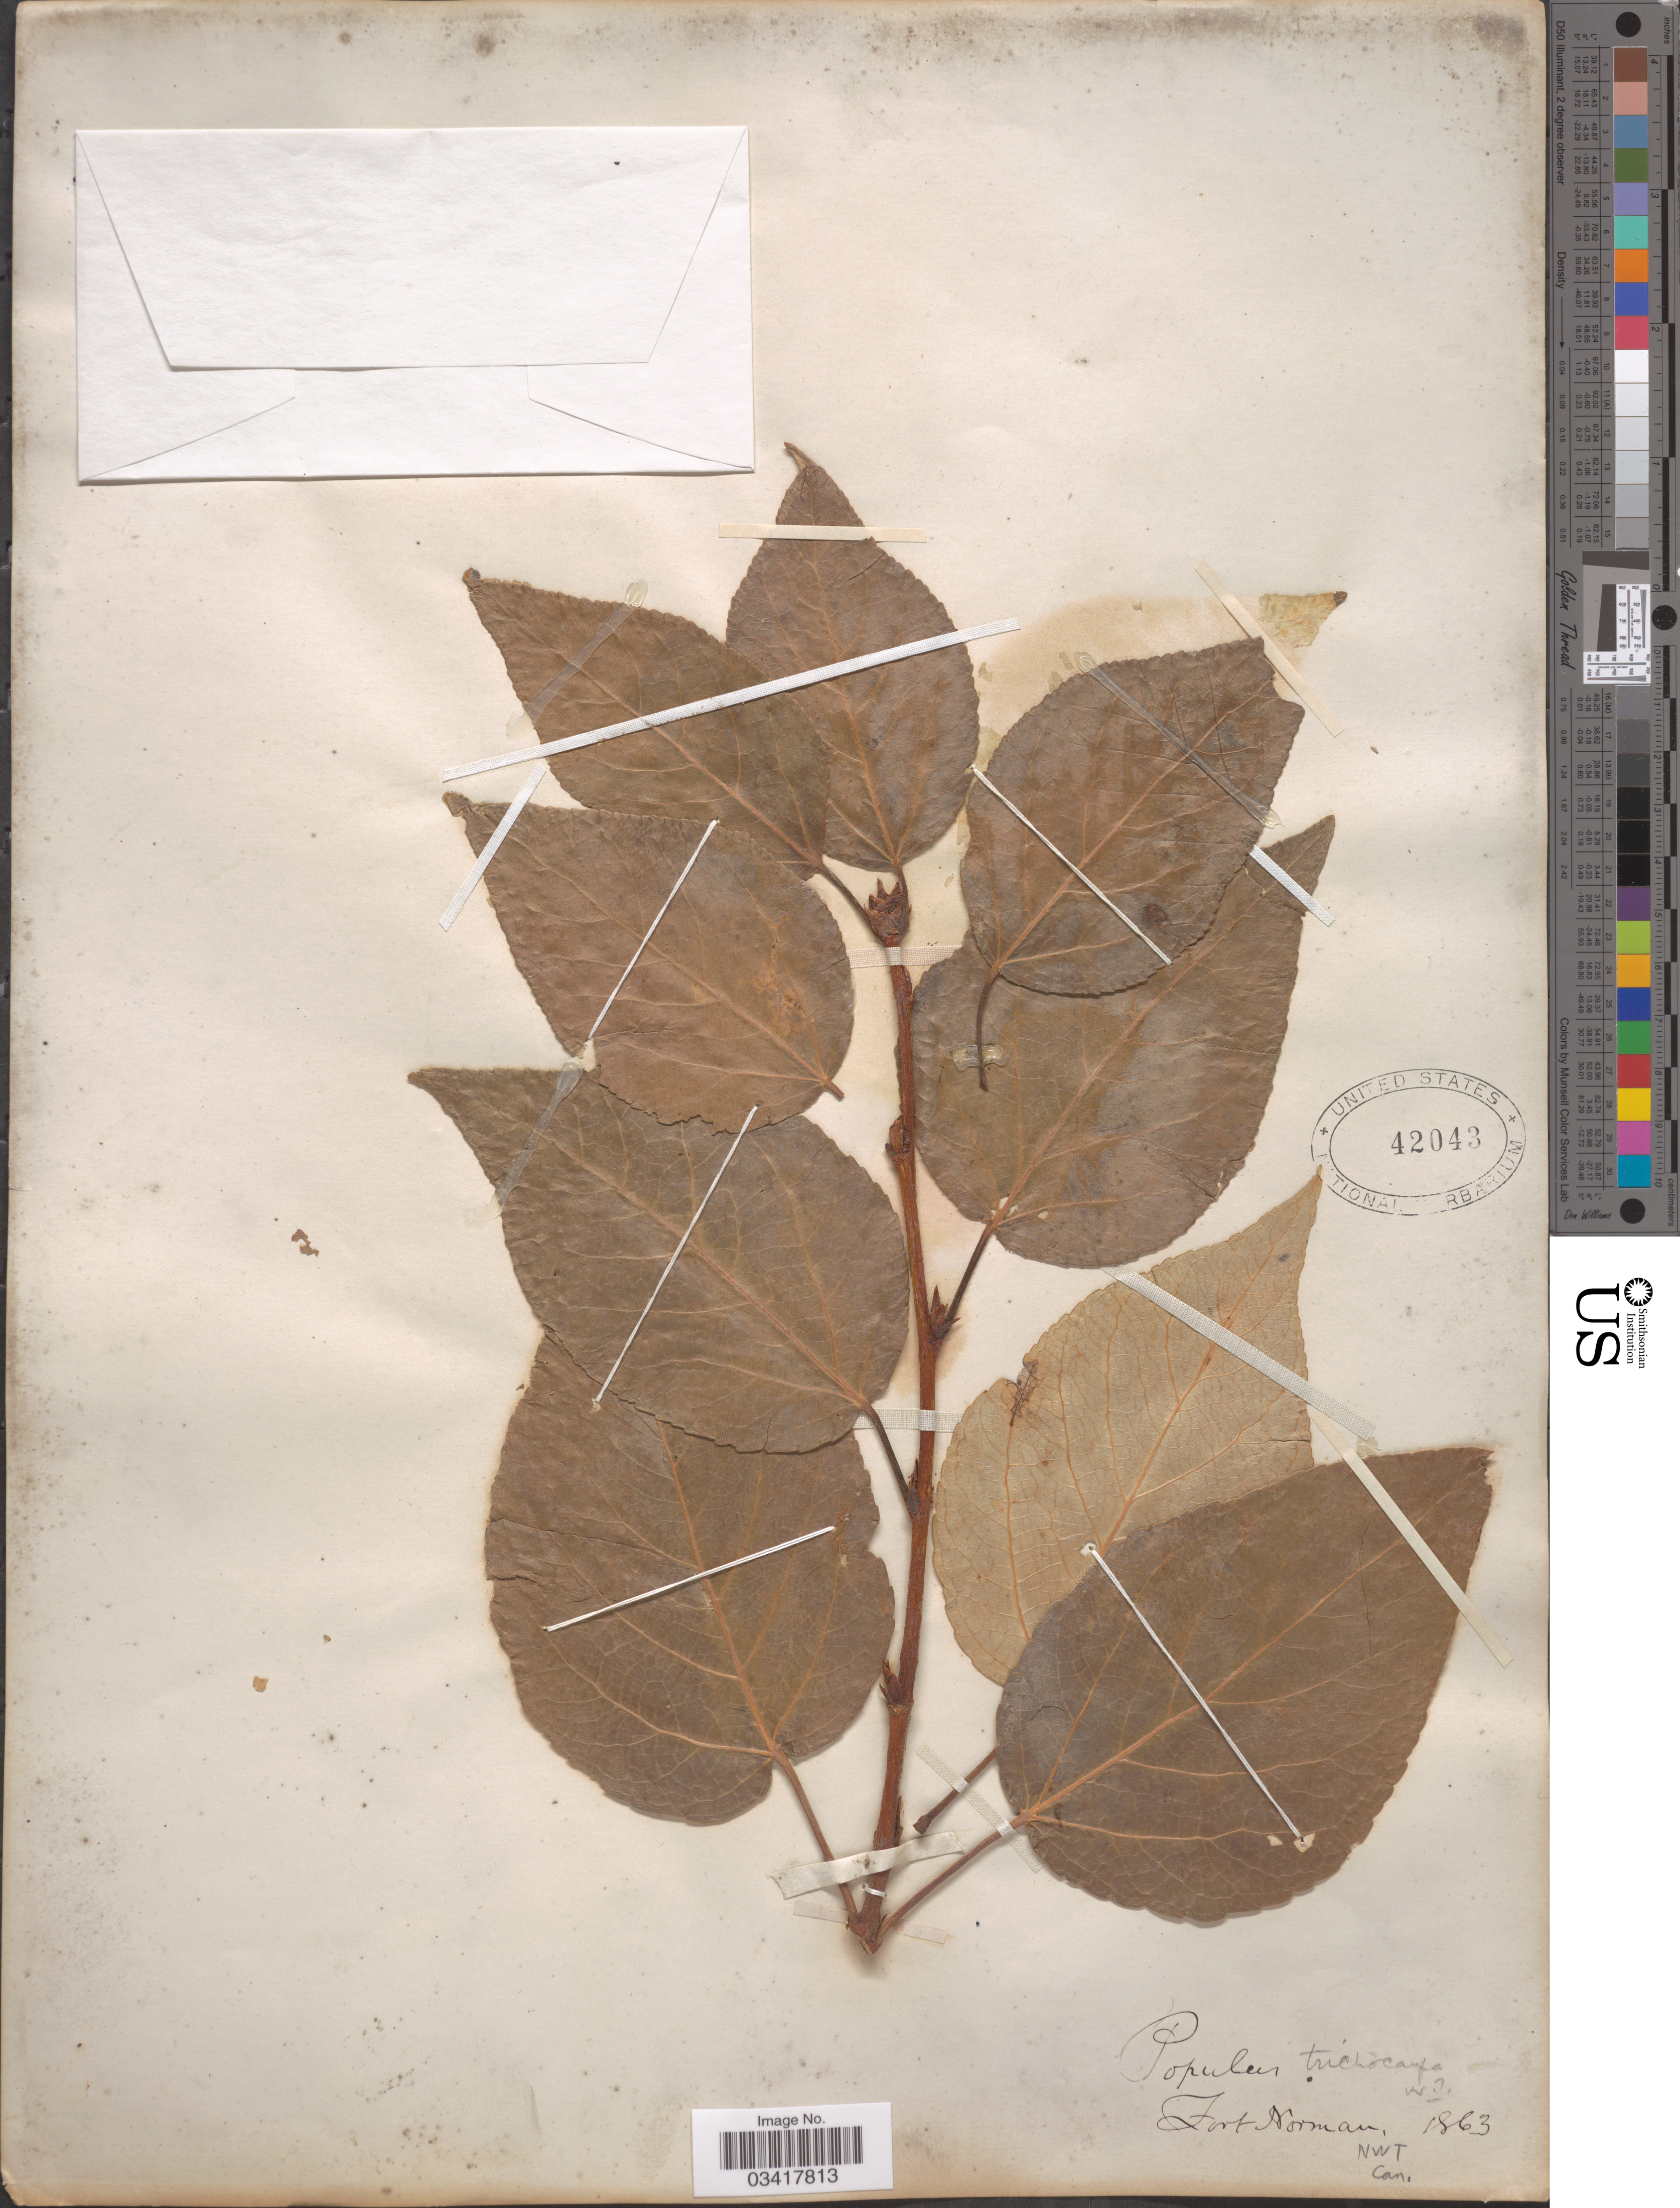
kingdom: Plantae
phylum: Tracheophyta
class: Magnoliopsida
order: Malpighiales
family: Salicaceae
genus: Populus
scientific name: Populus trichocarpa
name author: Torr. & A. Gray ex W. Hook.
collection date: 1863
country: Canada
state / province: Northwest Territories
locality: Fort Norman. NWT. Can.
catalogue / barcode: US 42043